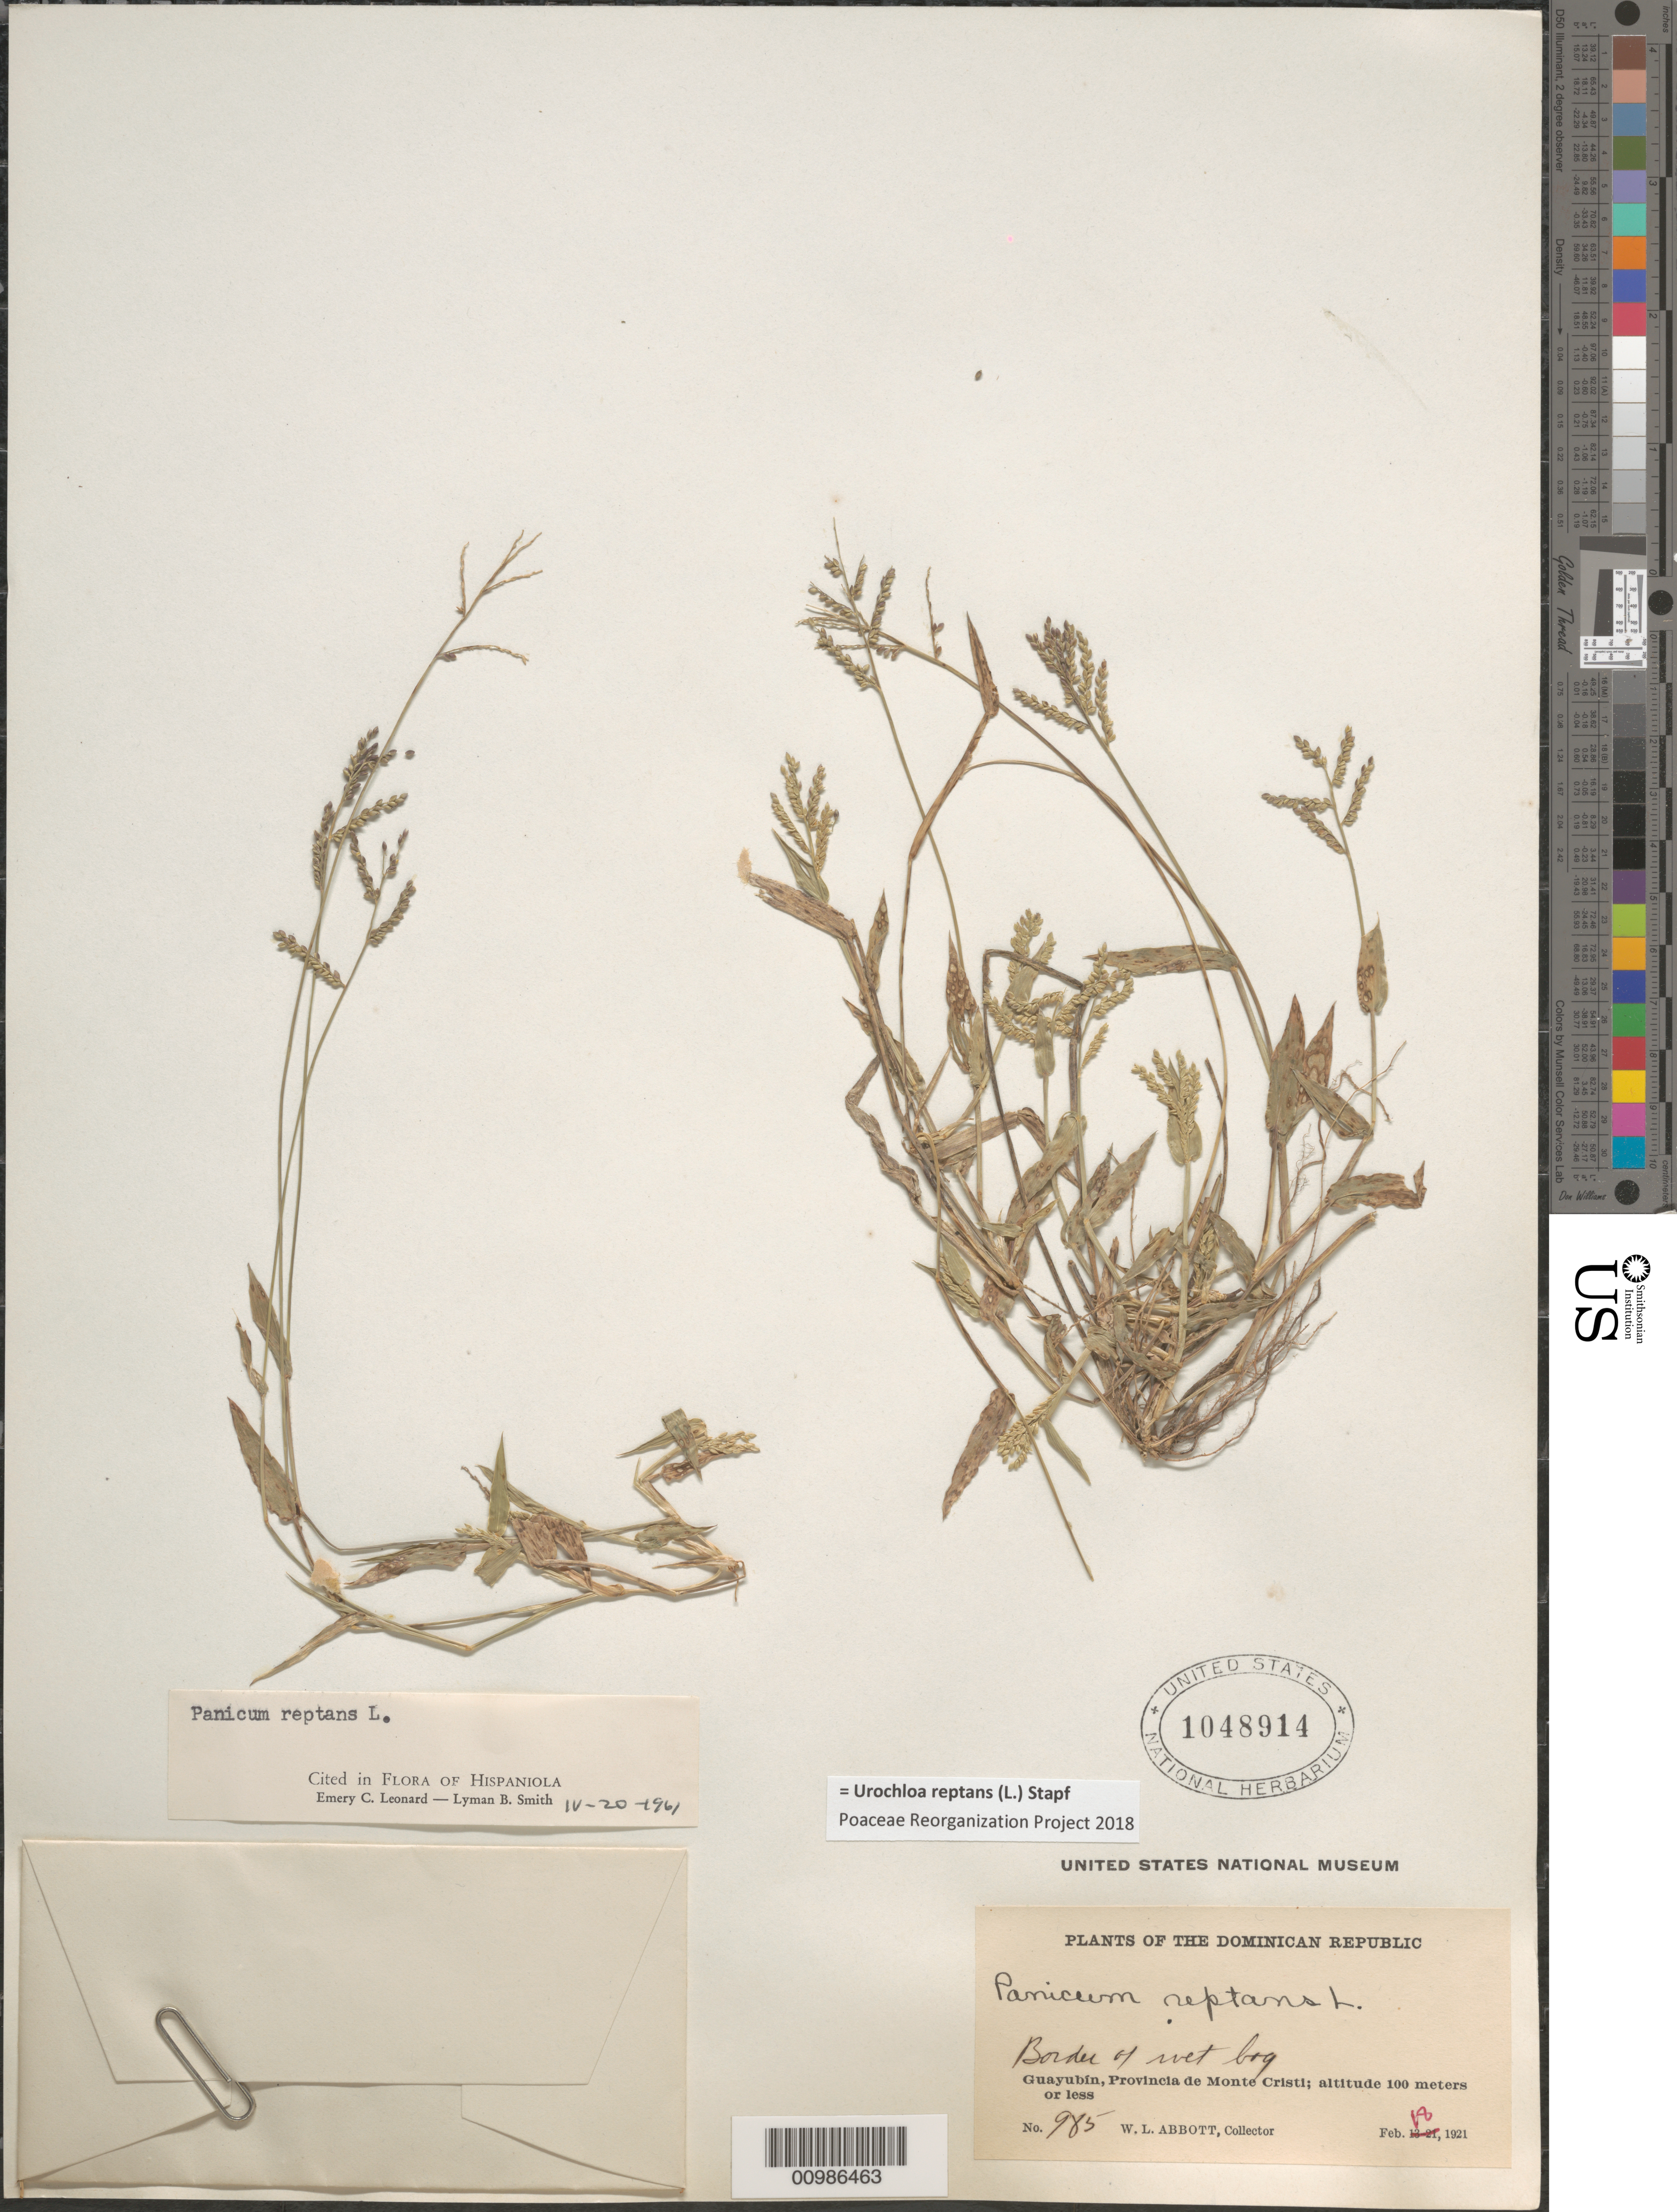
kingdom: Plantae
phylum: Tracheophyta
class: Liliopsida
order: Poales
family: Poaceae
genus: Brachiaria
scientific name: Brachiaria reptans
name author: (L.) C.E. Hubb. & C.A. Gardner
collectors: W. L. Abbott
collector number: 985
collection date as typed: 18 Feb 1921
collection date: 1921-02-18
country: Dominican Republic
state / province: Monte Cristi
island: Hispaniola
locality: Guayubin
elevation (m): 100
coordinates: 0 N, 0 E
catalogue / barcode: US 1048914